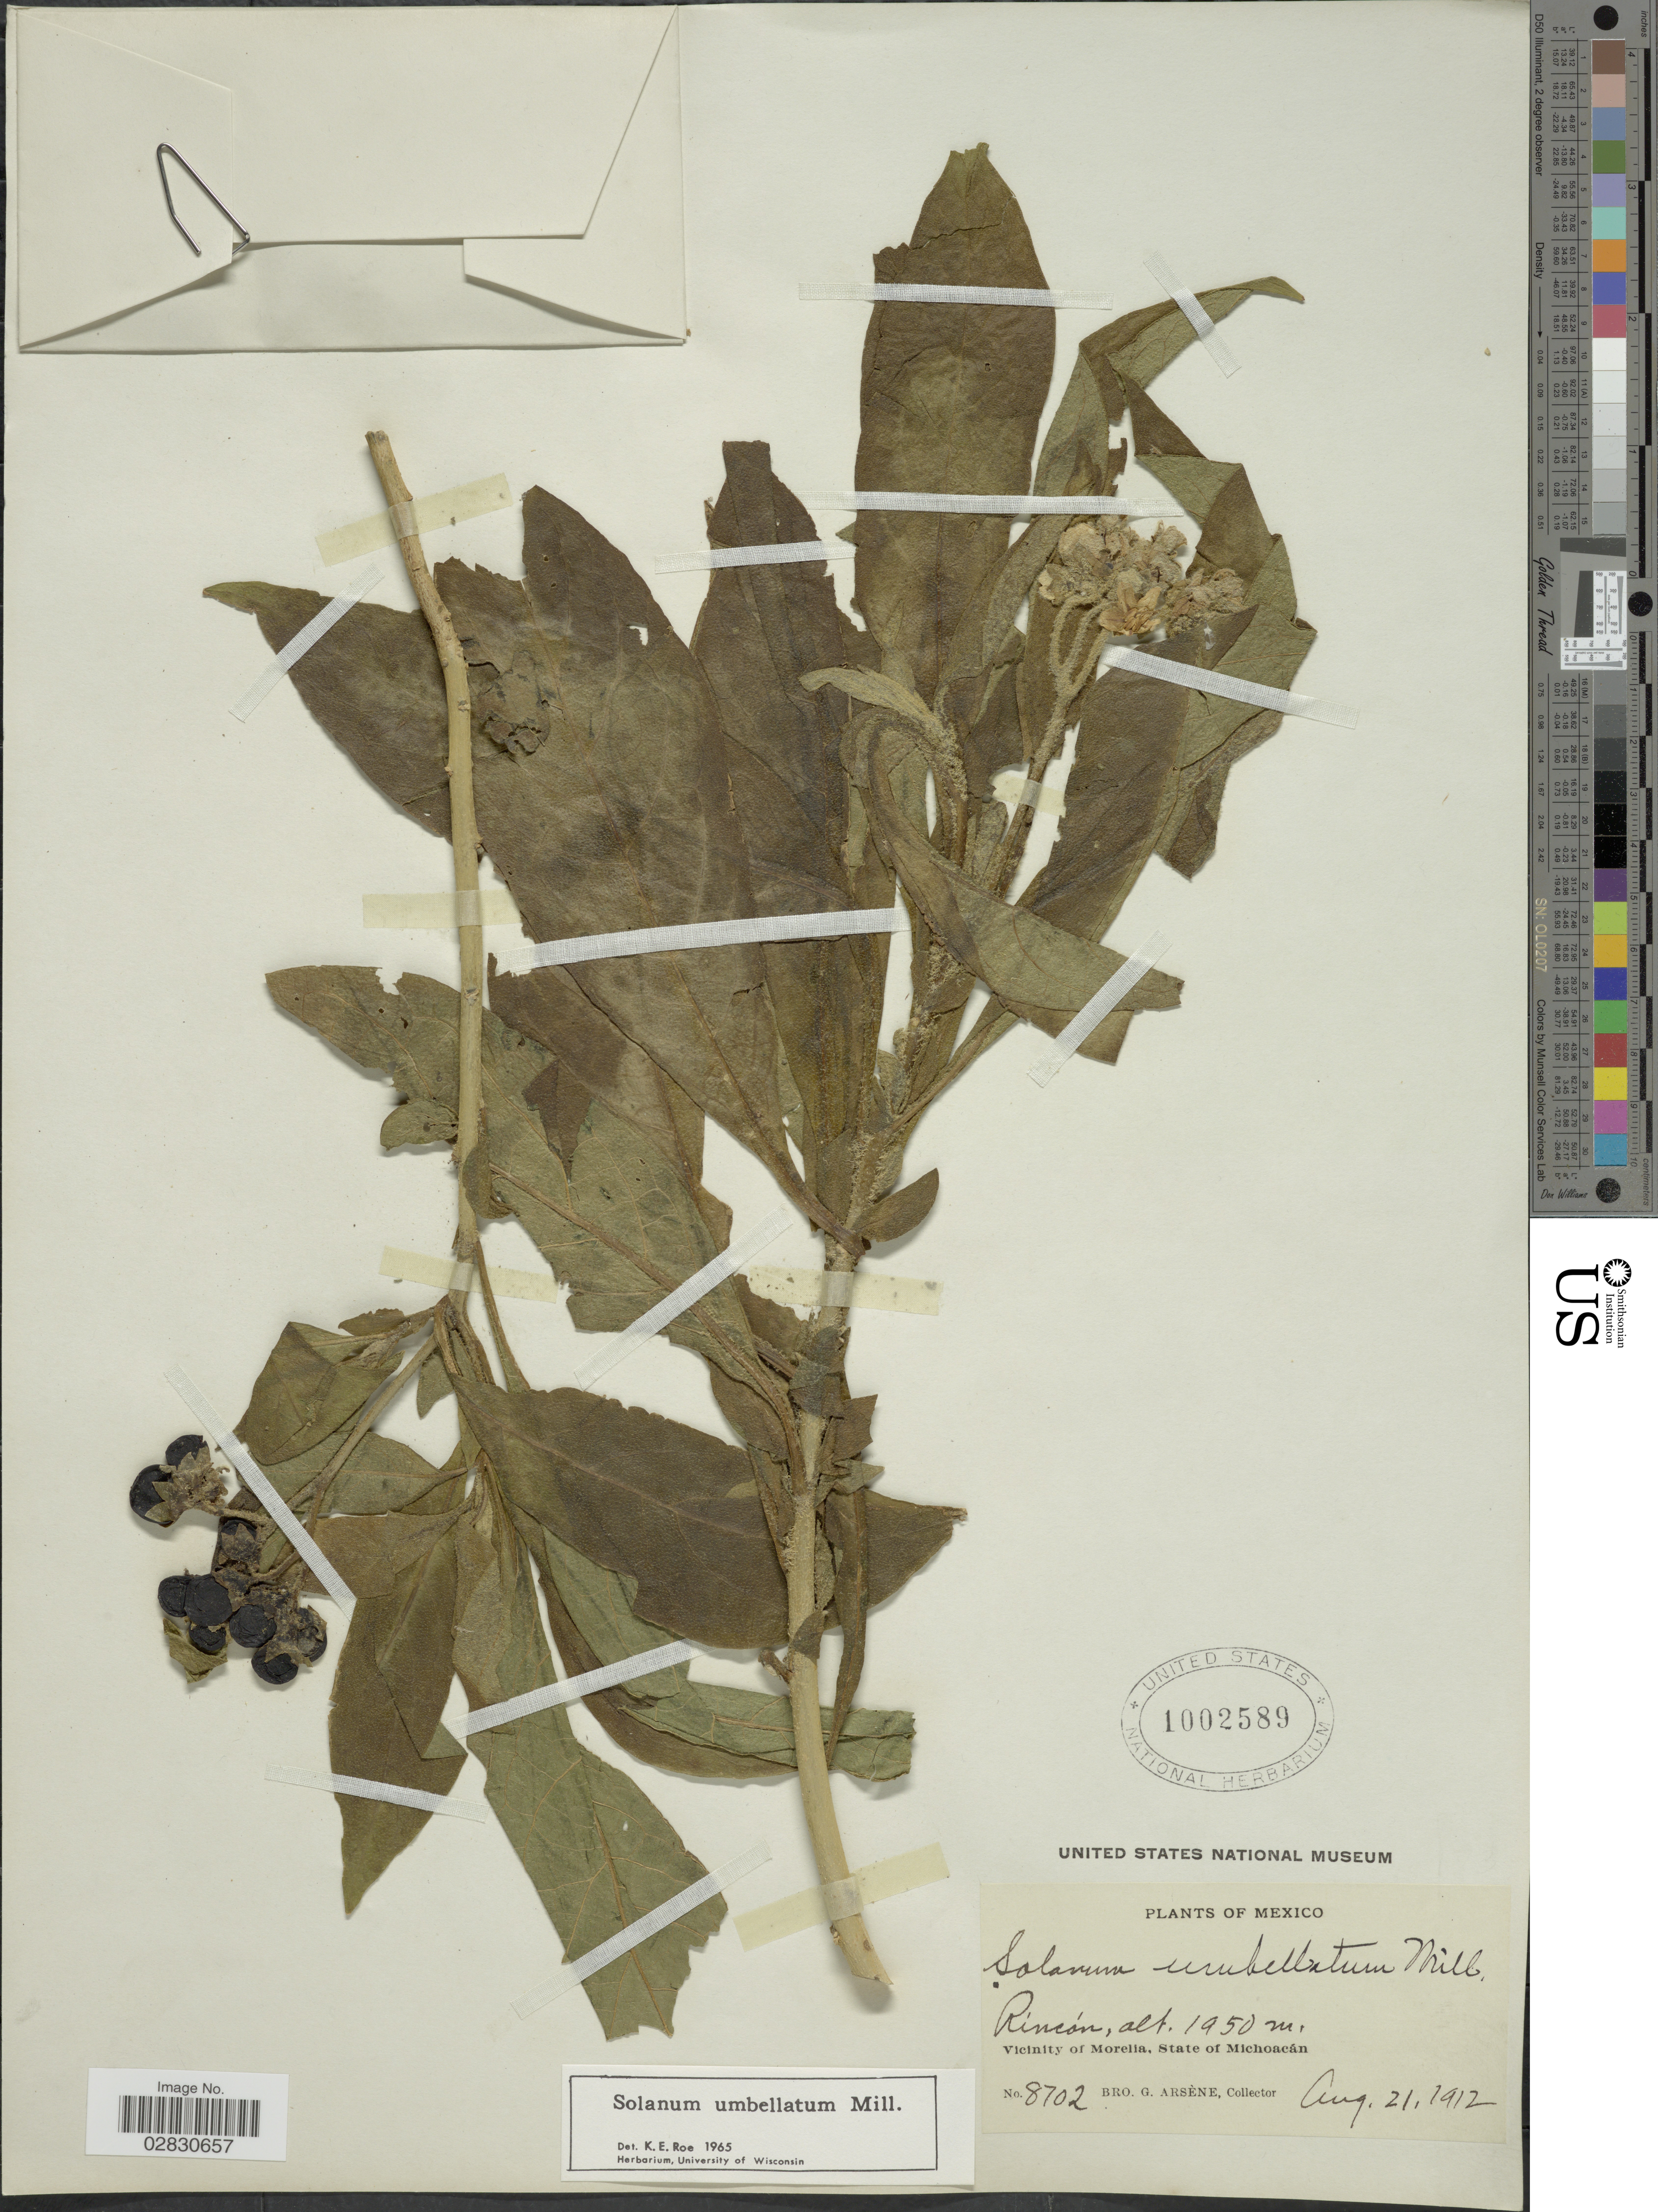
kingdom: Plantae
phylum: Tracheophyta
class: Magnoliopsida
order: Solanales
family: Solanaceae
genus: Solanum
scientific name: Solanum umbellatum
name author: Mill.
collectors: Bro. G. Arsène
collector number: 8702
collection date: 1912-08-21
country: Mexico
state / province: Michoacán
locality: Rincón, Vicinity of Morelia.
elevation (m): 1950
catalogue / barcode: US 1002589